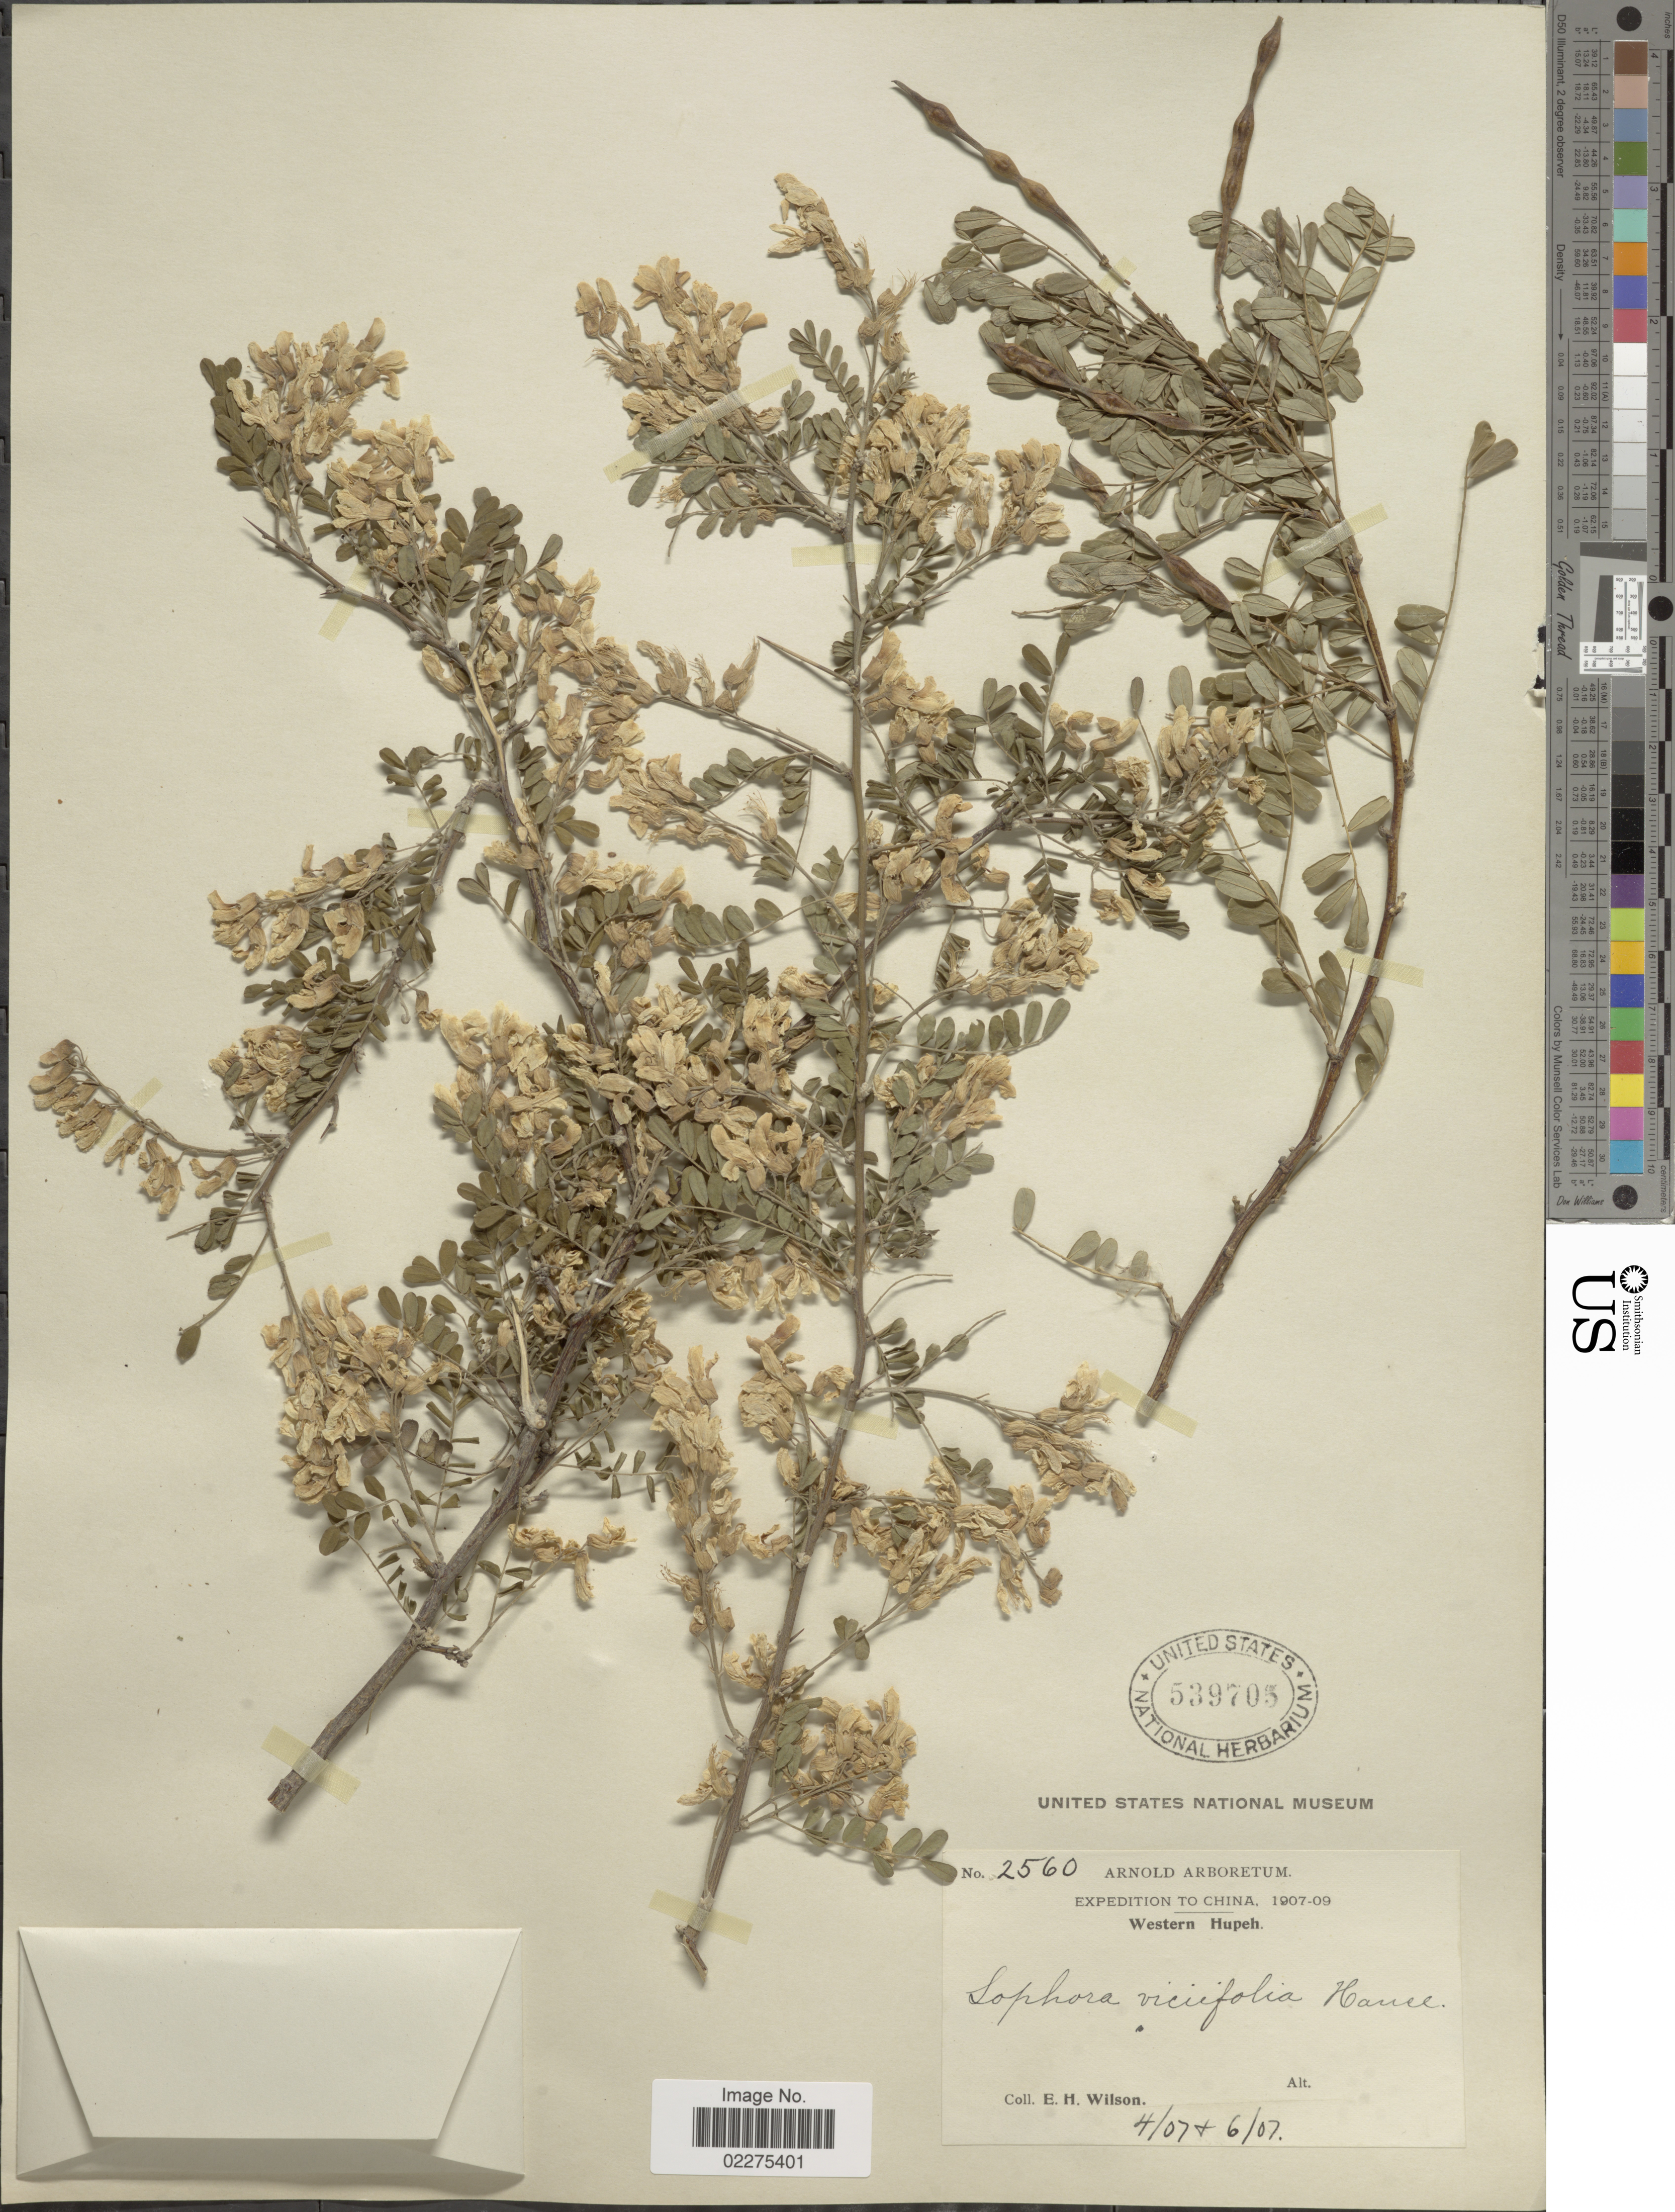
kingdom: Plantae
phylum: Tracheophyta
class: Magnoliopsida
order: Fabales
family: Fabaceae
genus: Sophora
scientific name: Sophora davidii var. davidii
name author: (Franch.) Skeels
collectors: E. Wilson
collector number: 2560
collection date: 1907-04/1907-06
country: China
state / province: Hubei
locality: Western Hupeh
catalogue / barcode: US 539705